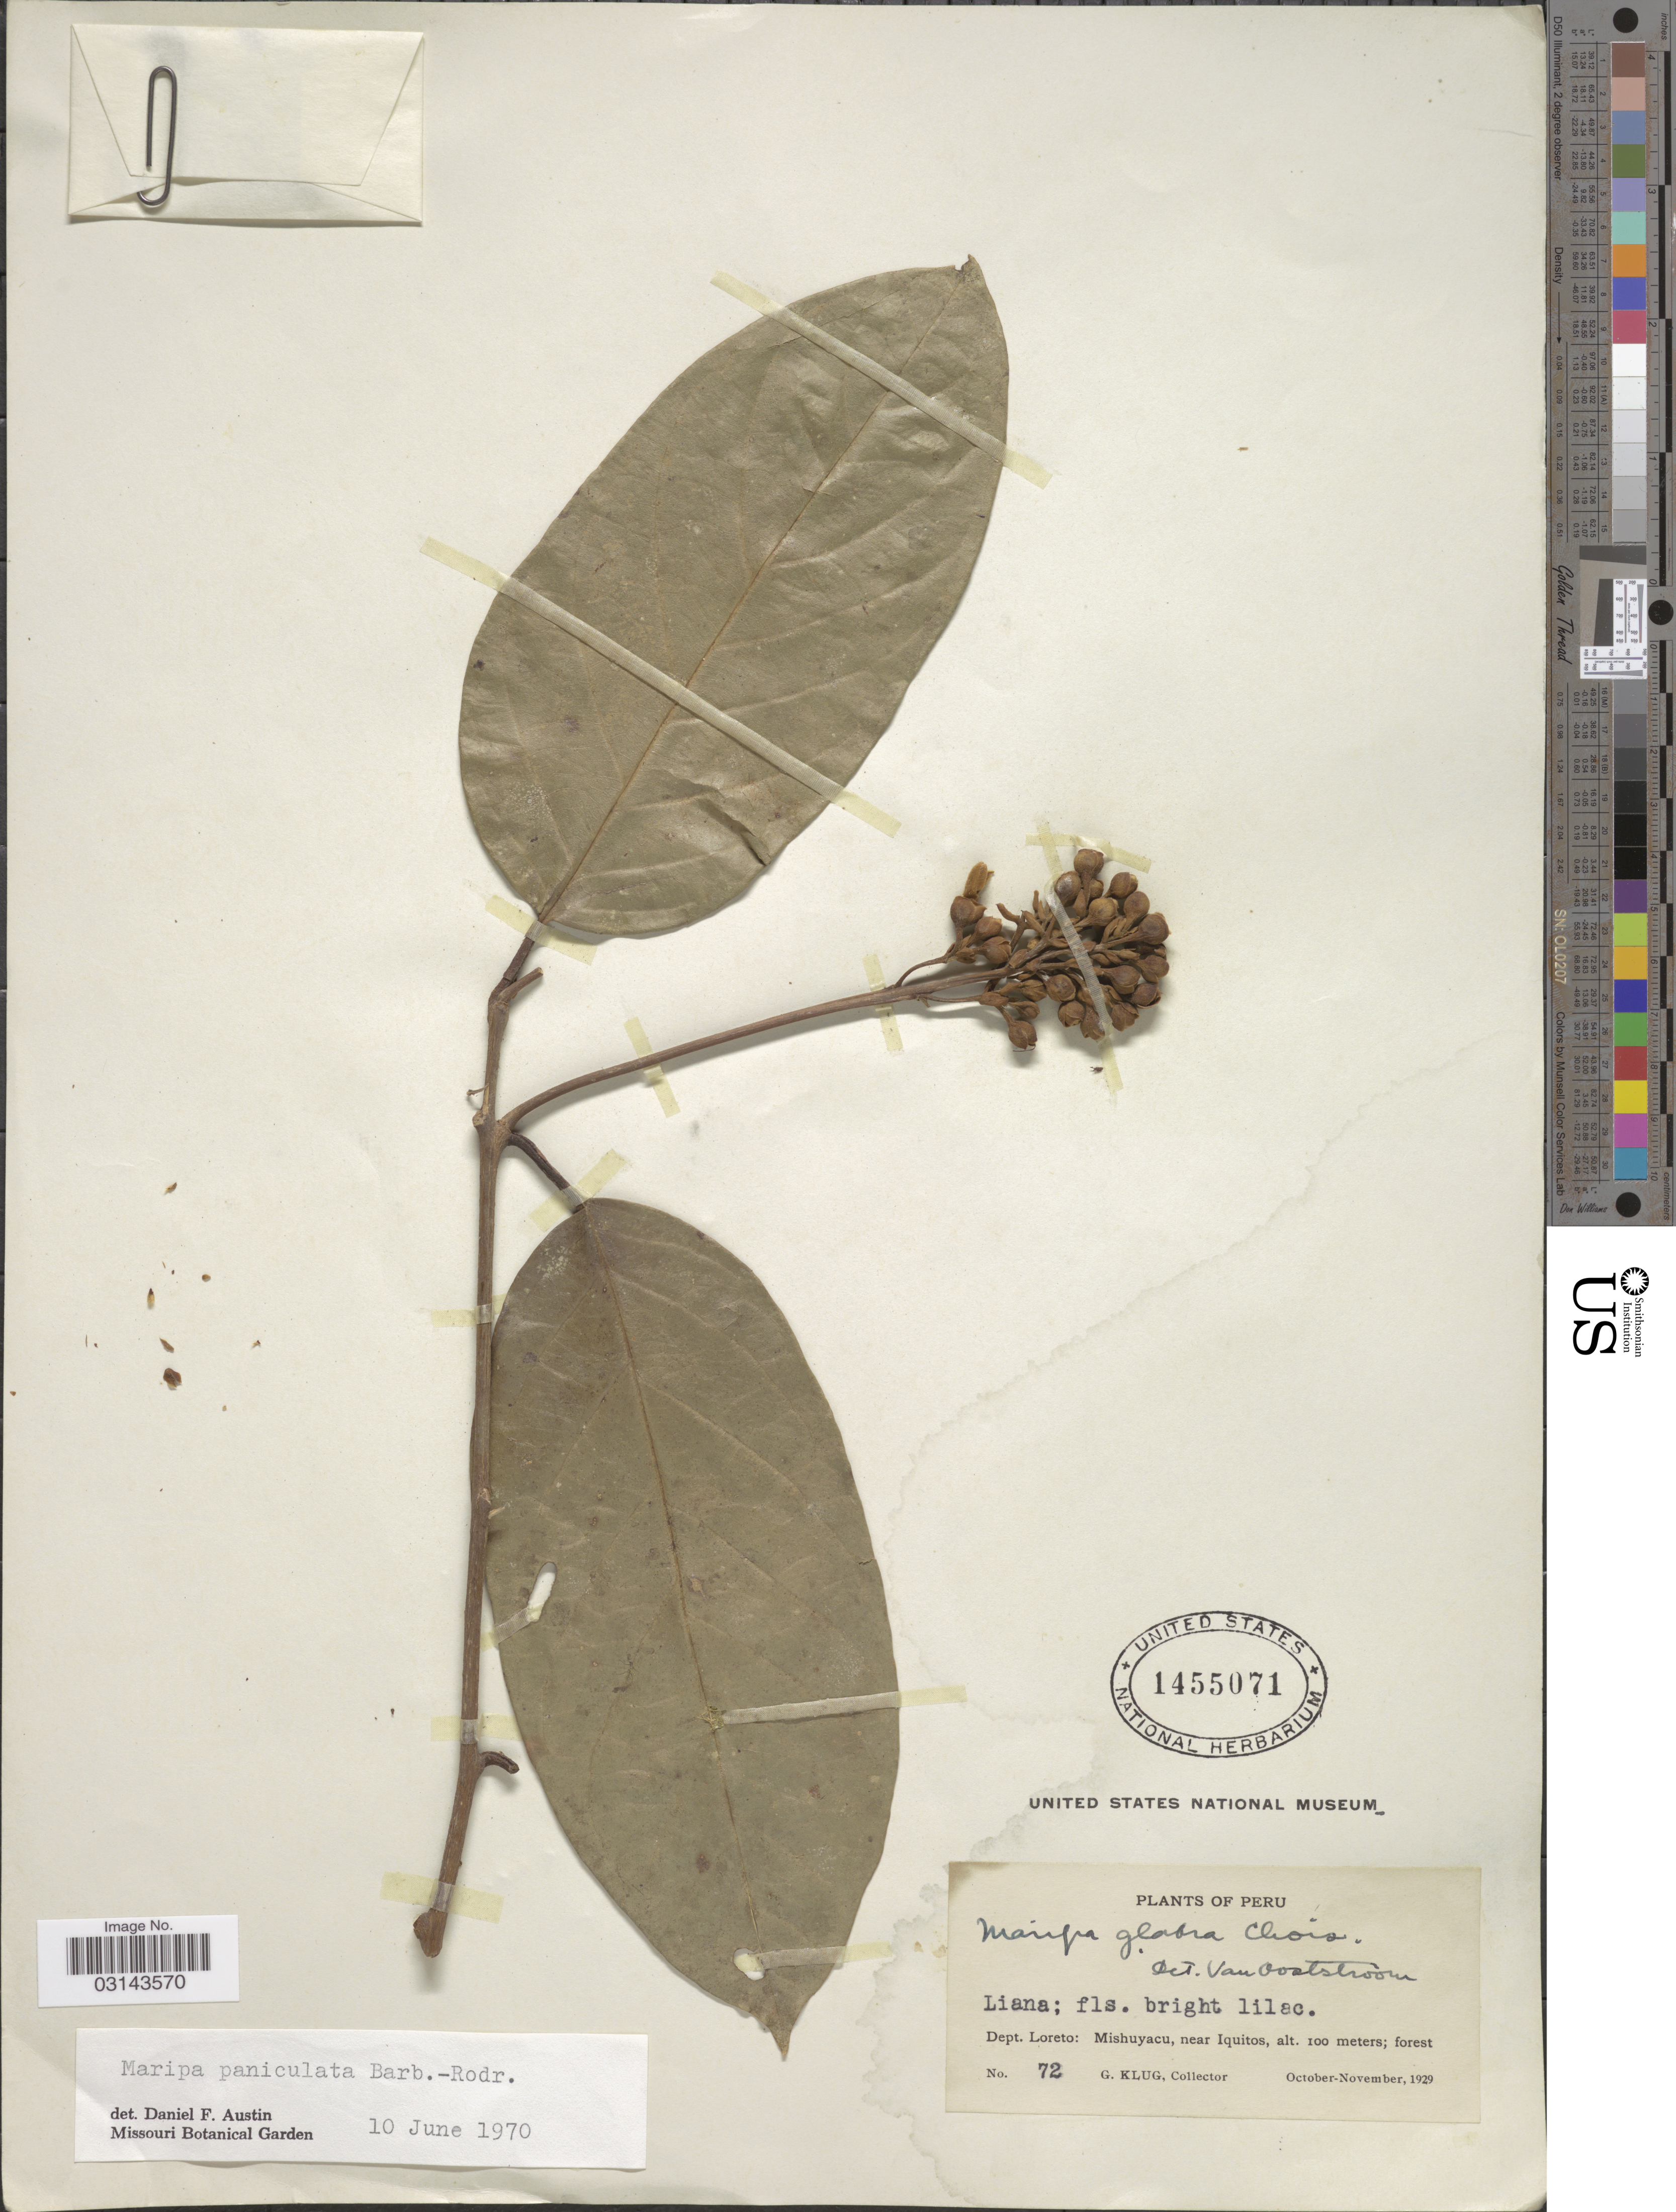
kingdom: Plantae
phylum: Tracheophyta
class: Magnoliopsida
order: Solanales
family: Convolvulaceae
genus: Maripa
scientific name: Maripa paniculata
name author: Barb. Rodr.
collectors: G. Klug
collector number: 72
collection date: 1929-10/1929-11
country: Peru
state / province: Loreto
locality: Dept. Loreto: Mishuyacu, near Iquitos.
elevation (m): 100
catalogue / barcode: US 1455071